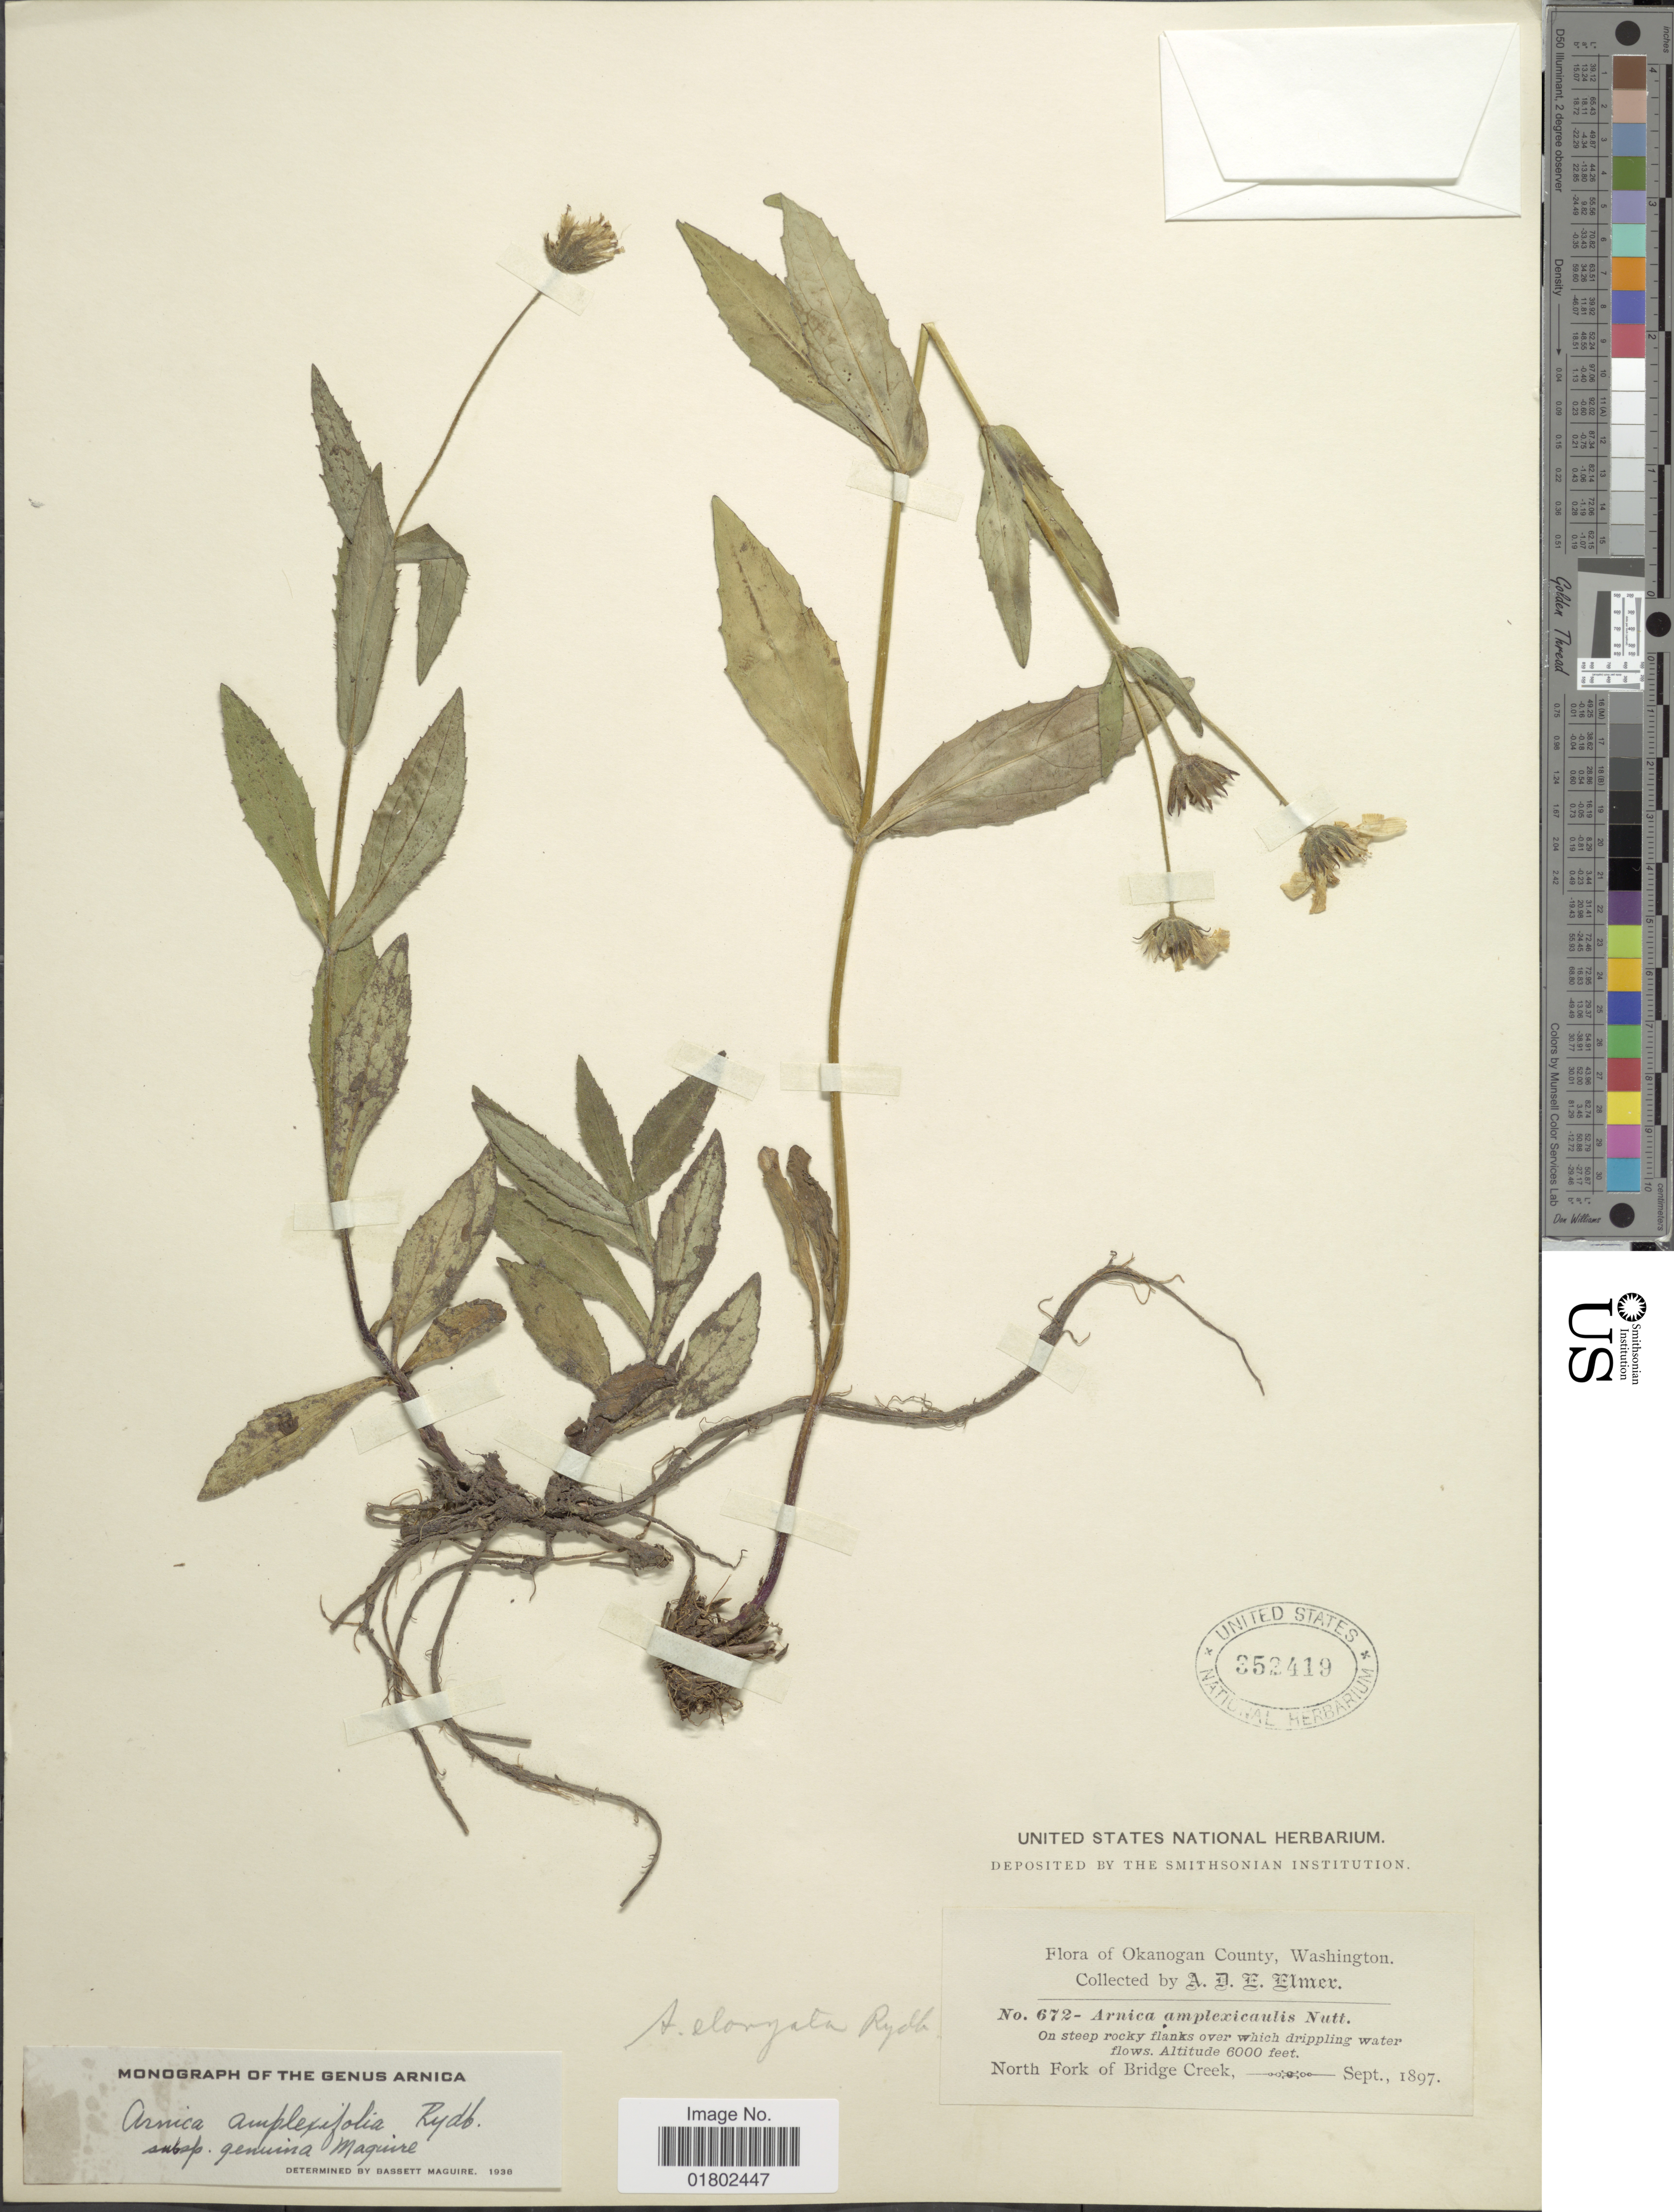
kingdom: Plantae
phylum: Tracheophyta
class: Magnoliopsida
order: Asterales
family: Asteraceae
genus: Arnica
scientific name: Arnica amplexifolia subsp. genuina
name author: Maguire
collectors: A. D. E. Elmer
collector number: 672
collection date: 1897-09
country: United States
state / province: Washington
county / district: Okanogan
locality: Okanogan County, over which drippling water flows, North Fork of Bridge Creek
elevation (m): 1829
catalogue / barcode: US 352419